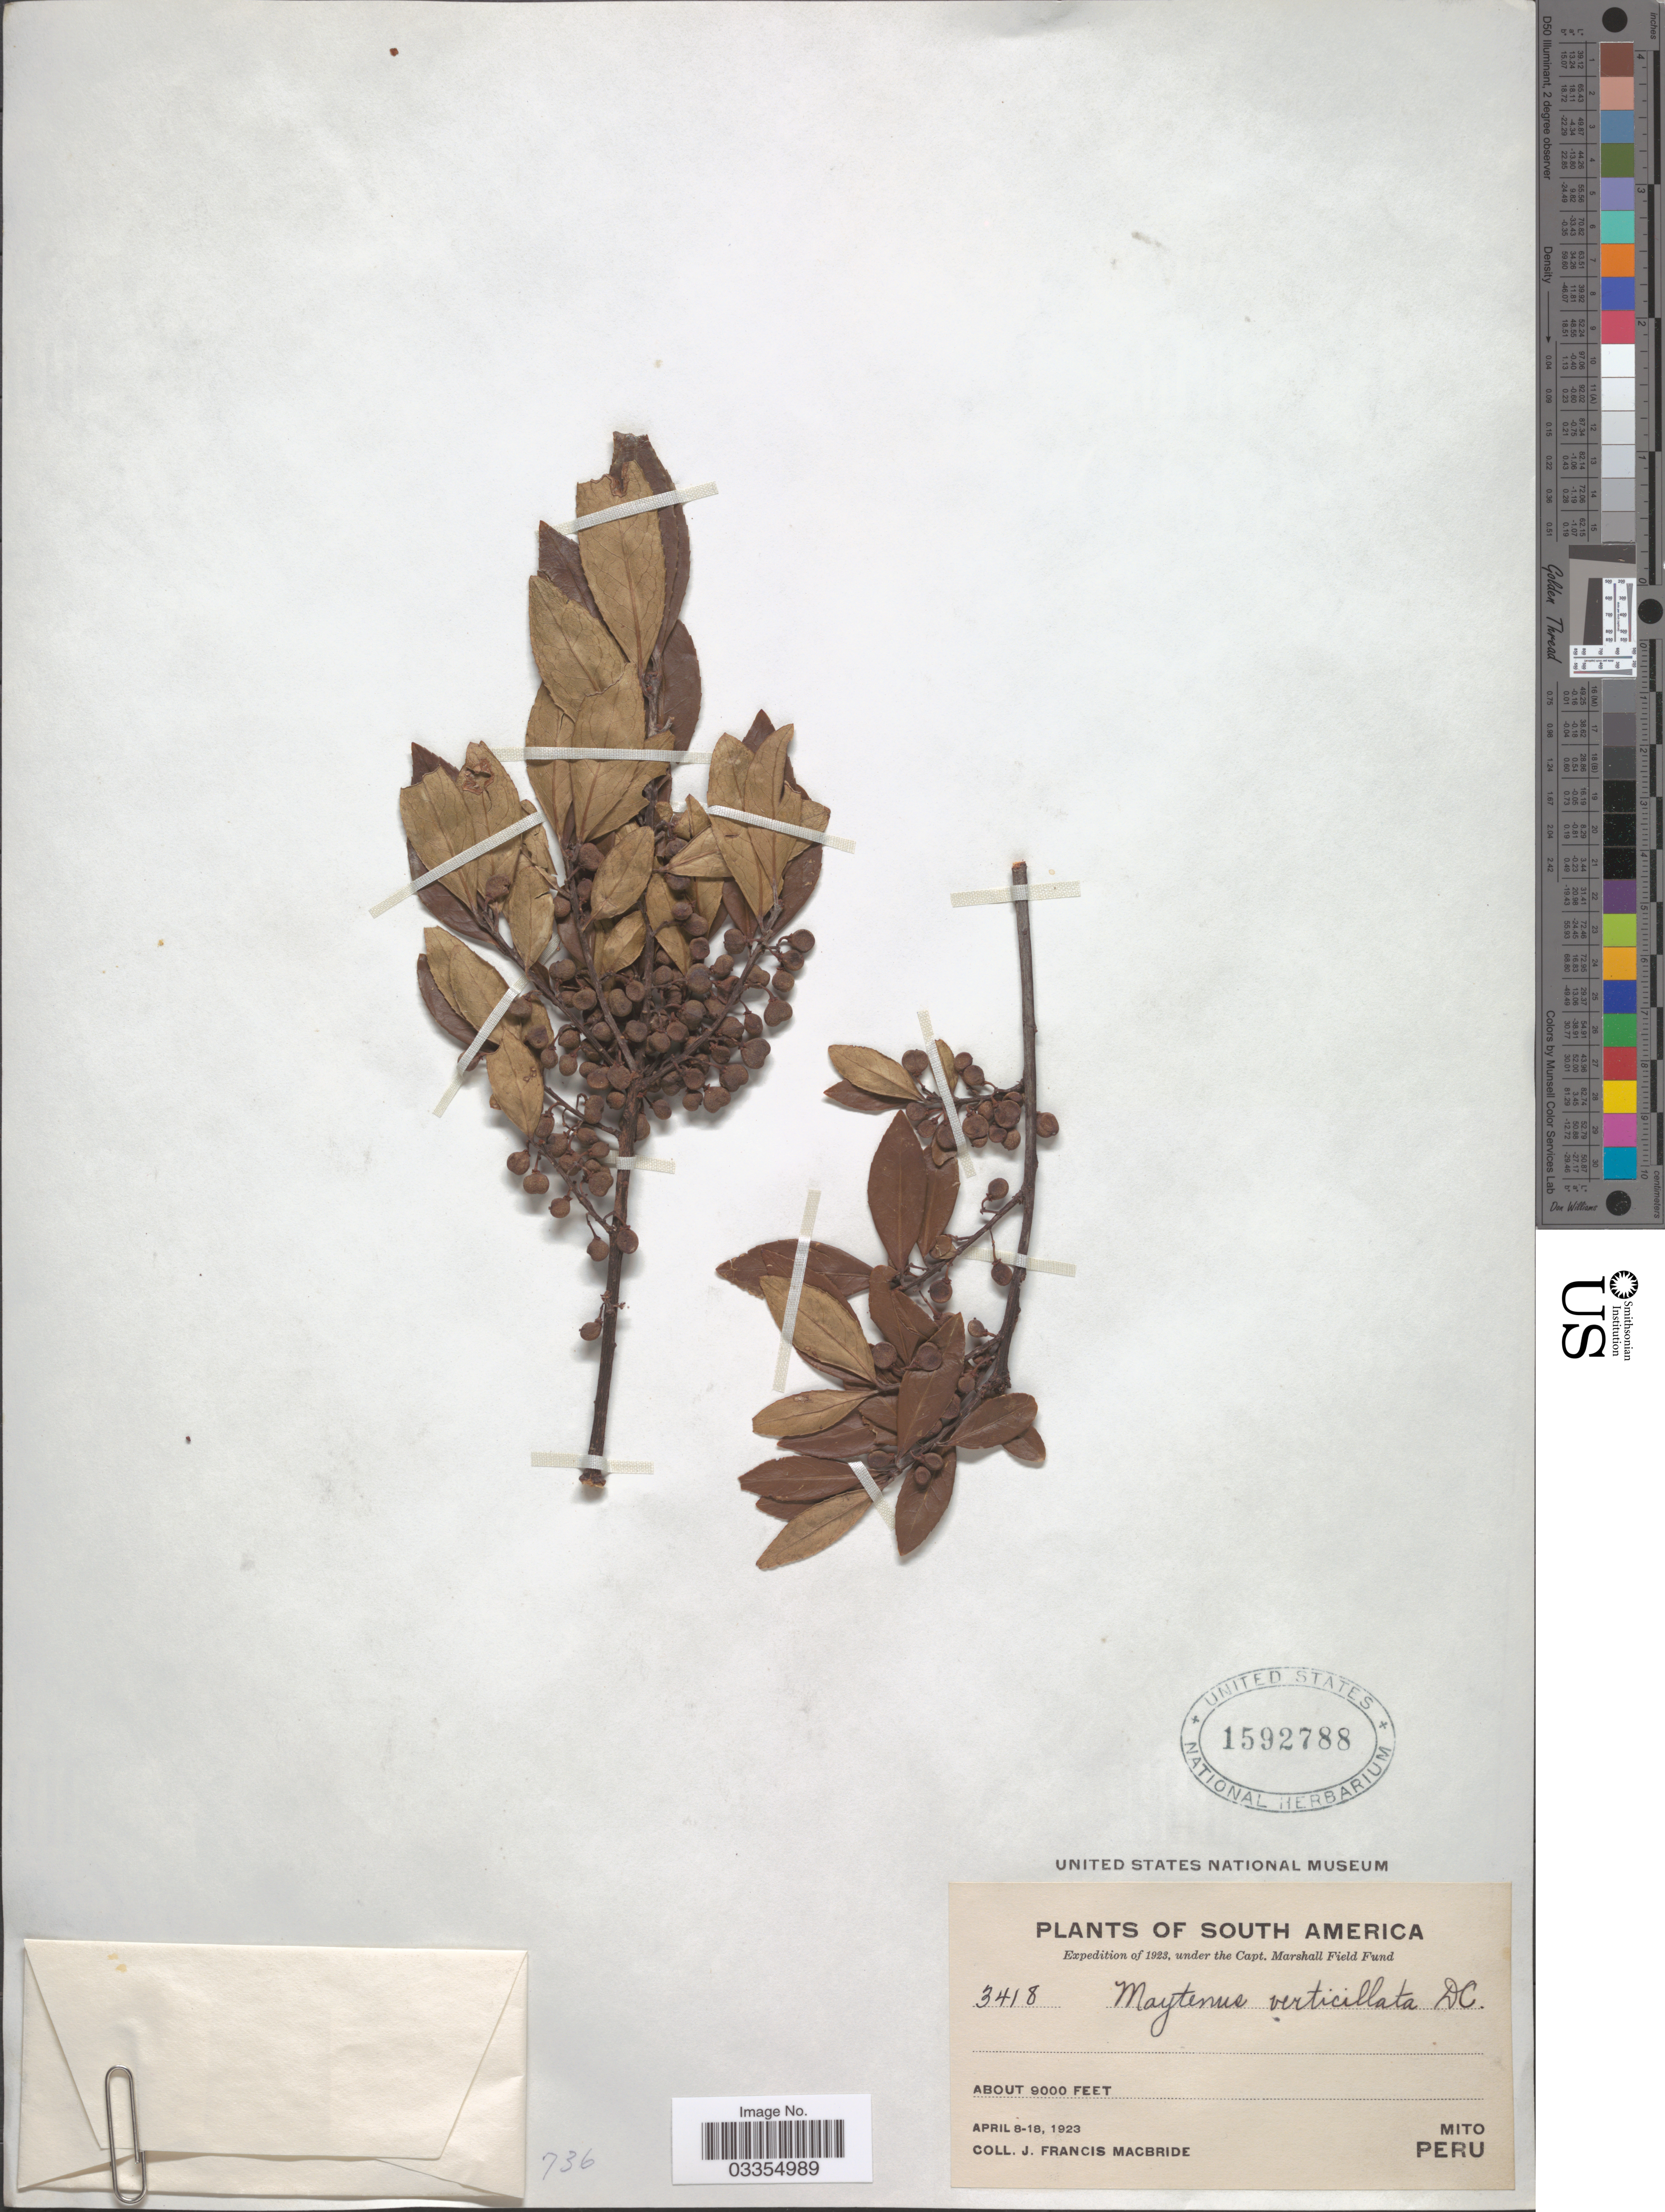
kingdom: Plantae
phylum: Tracheophyta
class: Magnoliopsida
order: Celastrales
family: Celastraceae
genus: Maytenus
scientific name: Maytenus verticillata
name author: (Ruiz & Pav.) DC.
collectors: J. F. Macbride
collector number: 3418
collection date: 1923-04-08/1923-04-18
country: Peru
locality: Mito.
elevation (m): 2743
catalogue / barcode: US 1592788